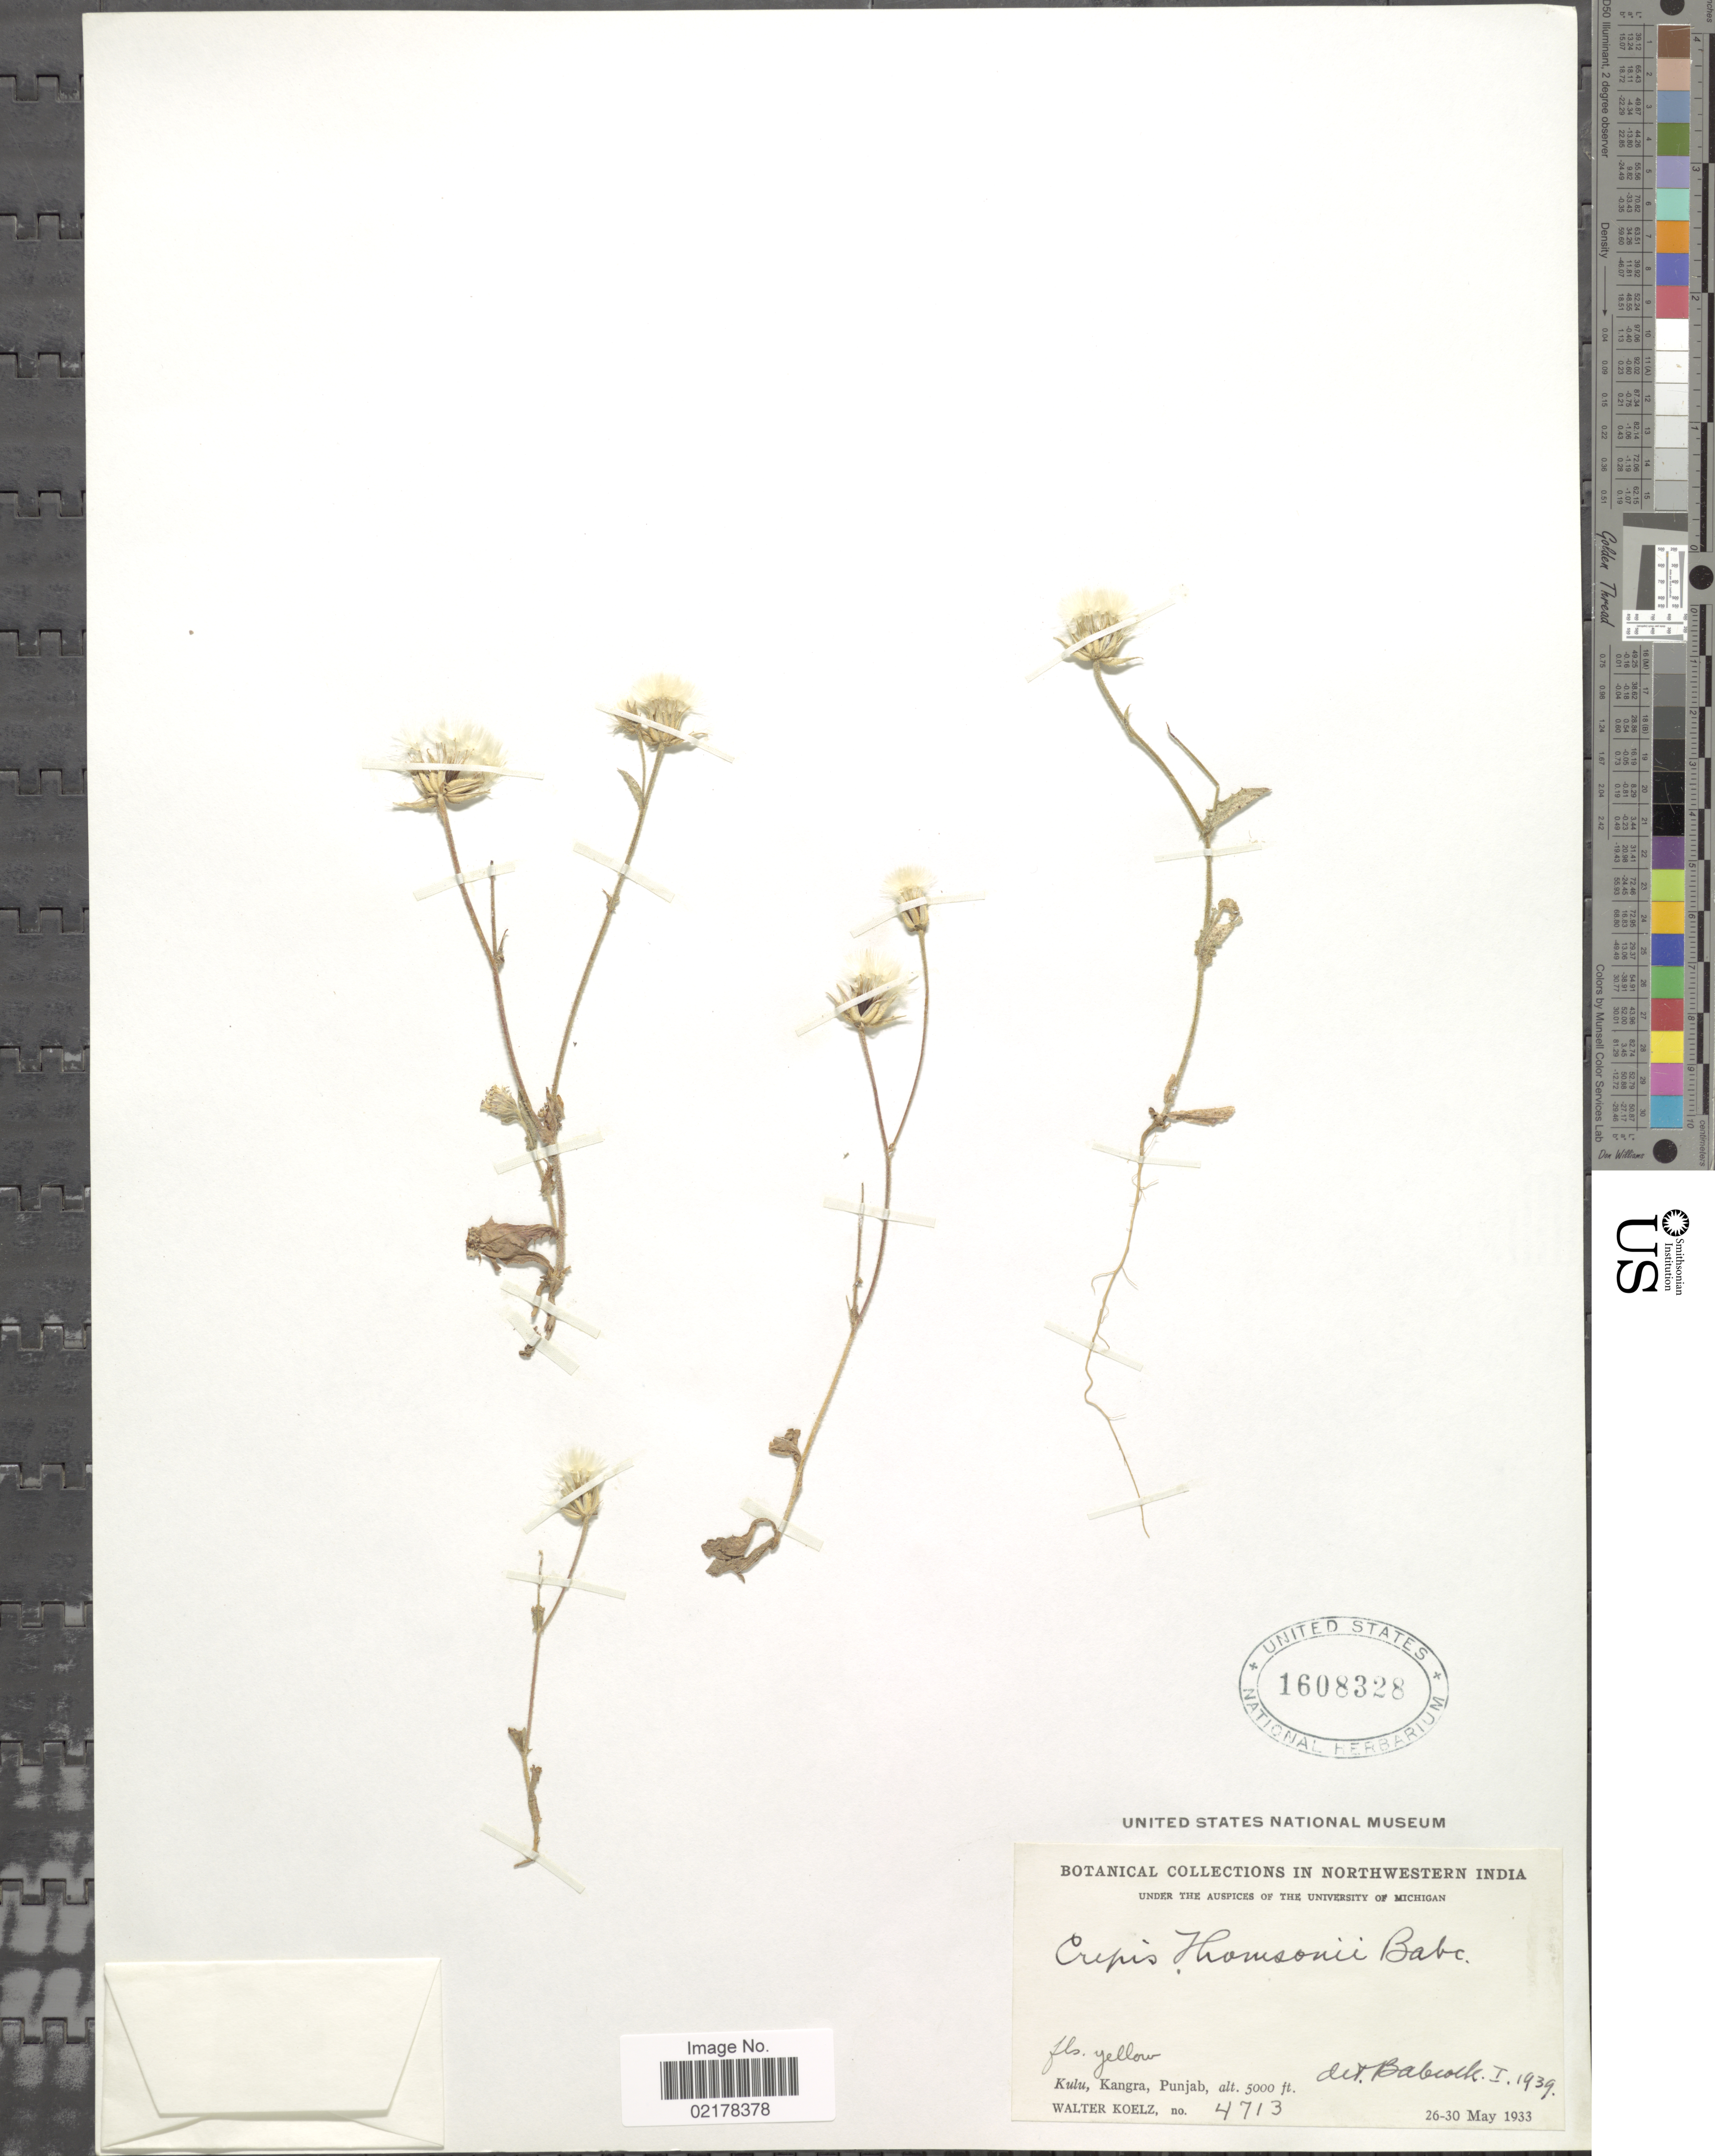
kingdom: Plantae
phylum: Tracheophyta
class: Magnoliopsida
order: Asterales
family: Asteraceae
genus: Crepis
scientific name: Crepis foetida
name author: L.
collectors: W. N. Koelz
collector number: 4713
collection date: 1933-05-26/1933-05-30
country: India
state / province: Himachal Pradesh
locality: Kulu, Kangra, Punjab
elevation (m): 914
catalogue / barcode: US 1608328